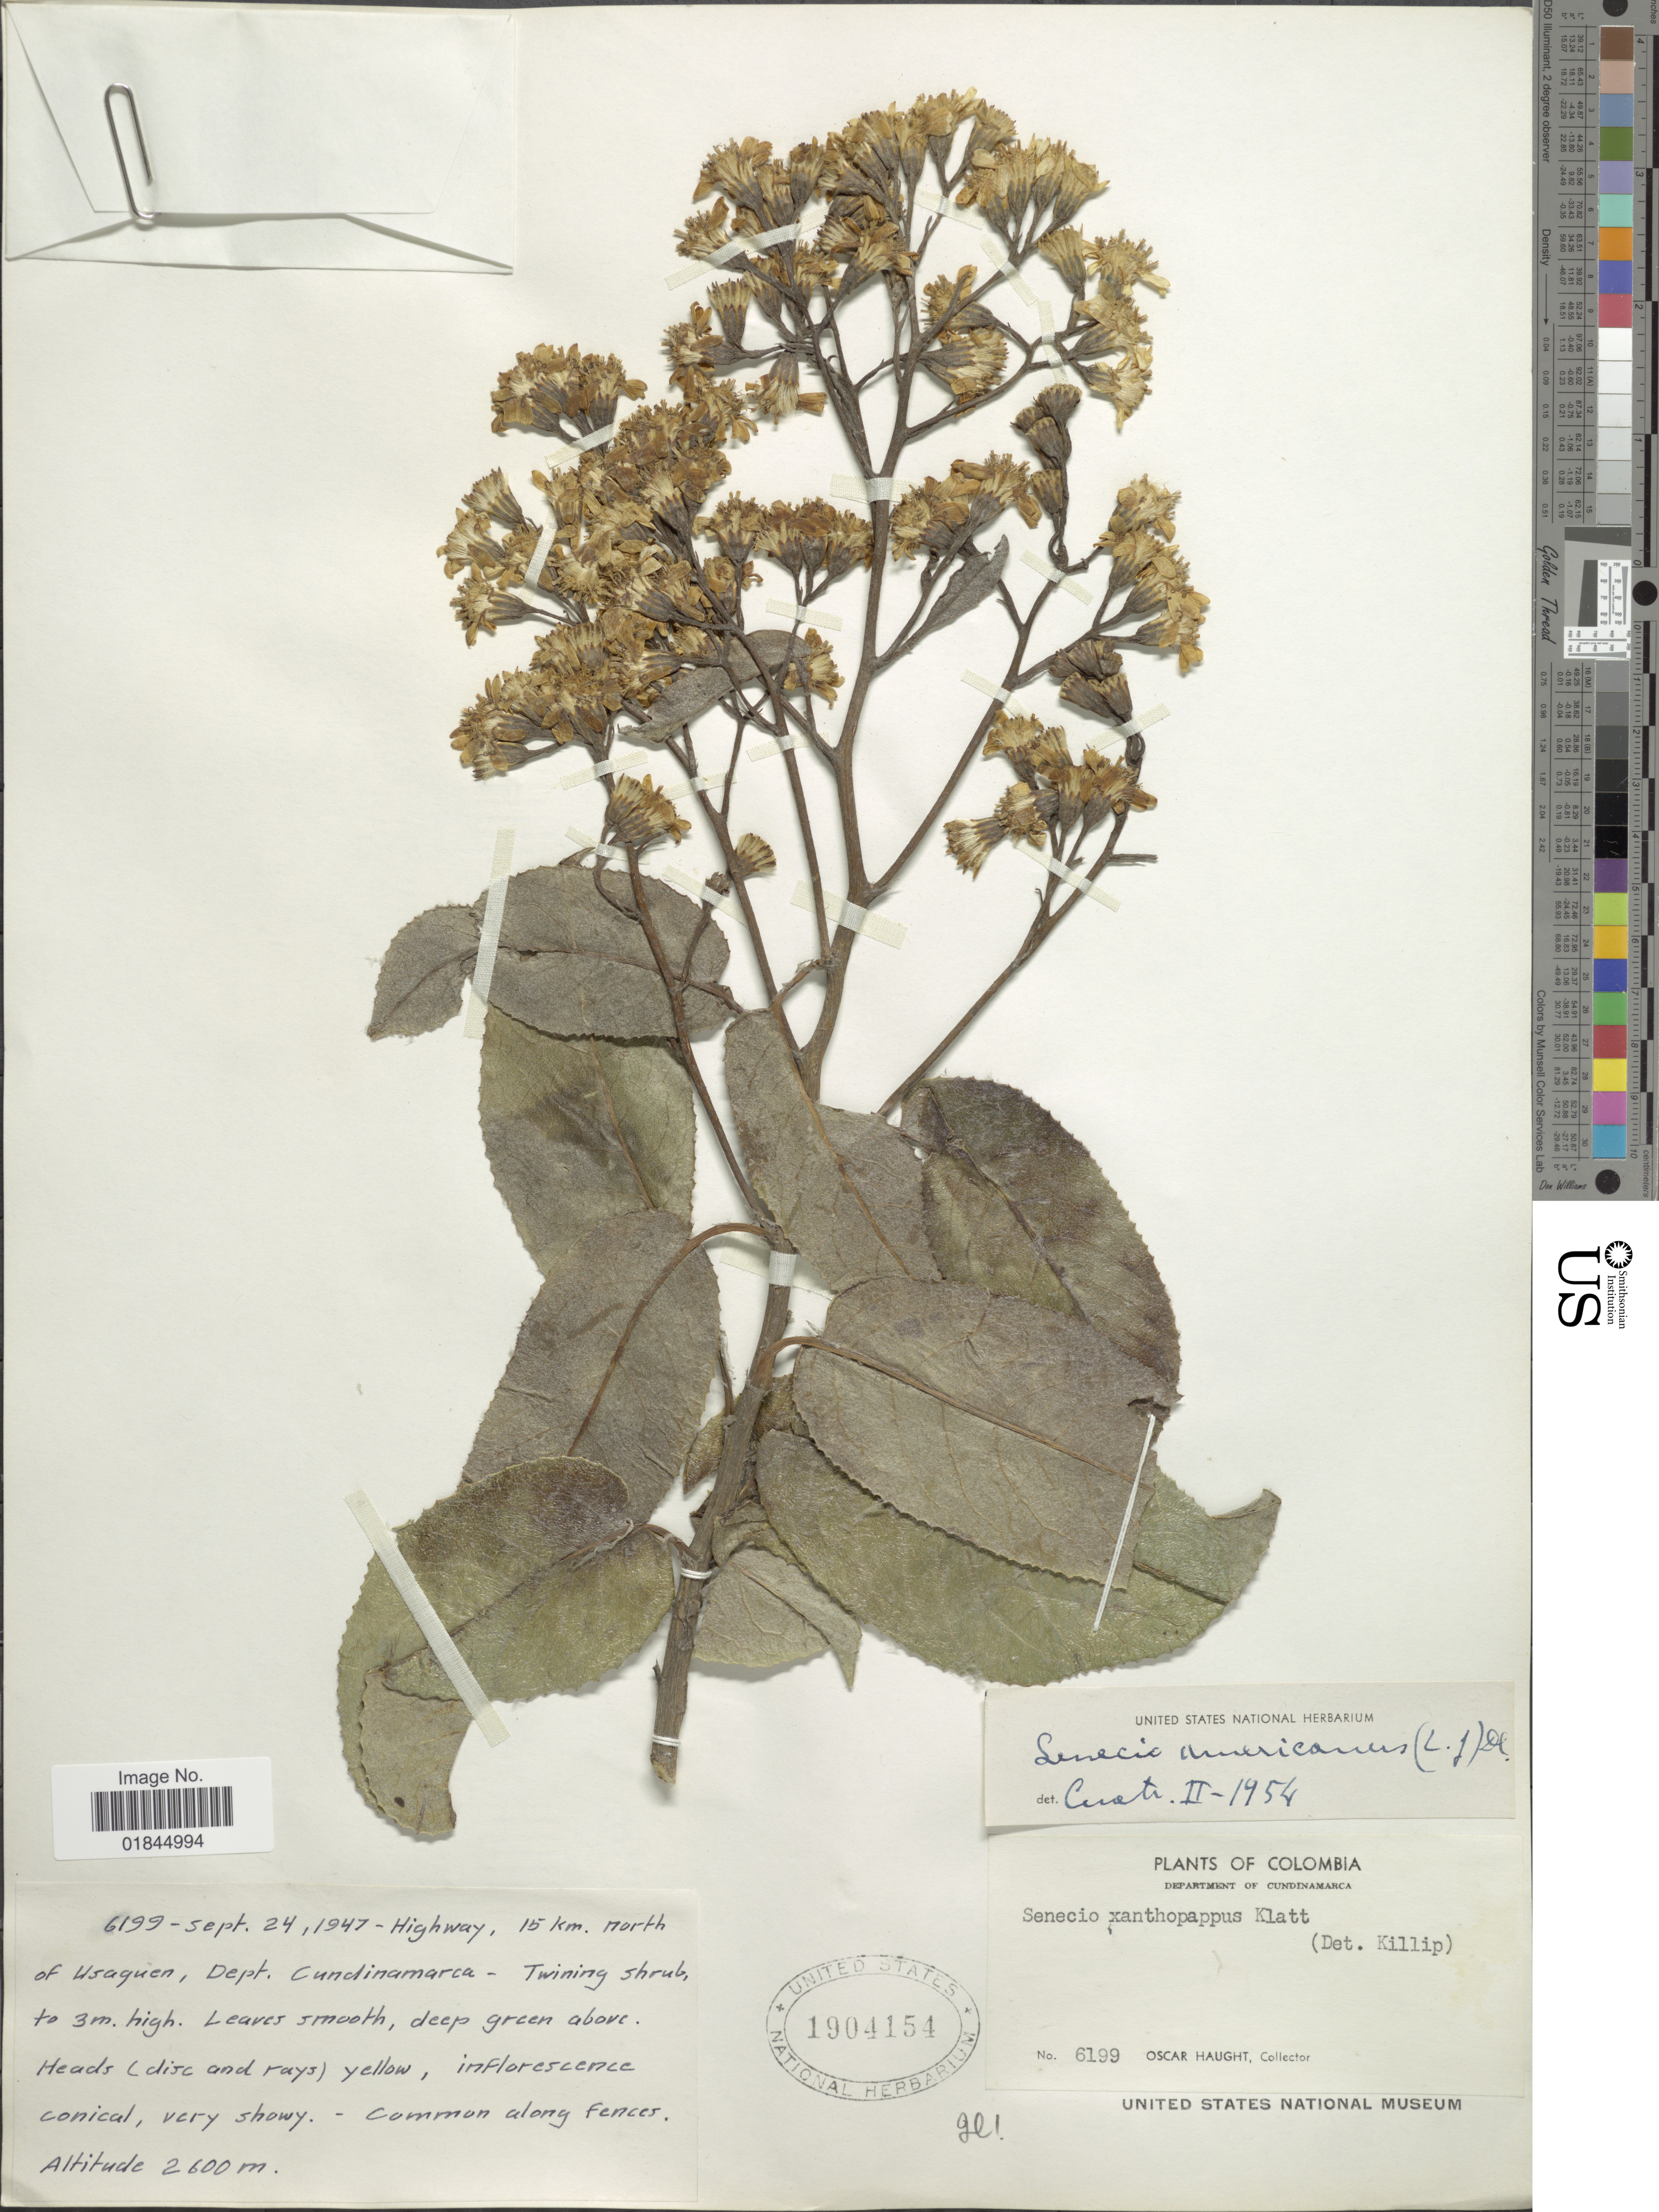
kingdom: Plantae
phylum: Tracheophyta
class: Magnoliopsida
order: Asterales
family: Asteraceae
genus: Pentacalia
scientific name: Pentacalia americana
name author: (L. f.) Cuatrec.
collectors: O. L. Haught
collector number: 6199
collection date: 1947-09-24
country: Colombia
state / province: Cundinamarca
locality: Highway 15 km of Usaquen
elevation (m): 2600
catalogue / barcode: US 1904154